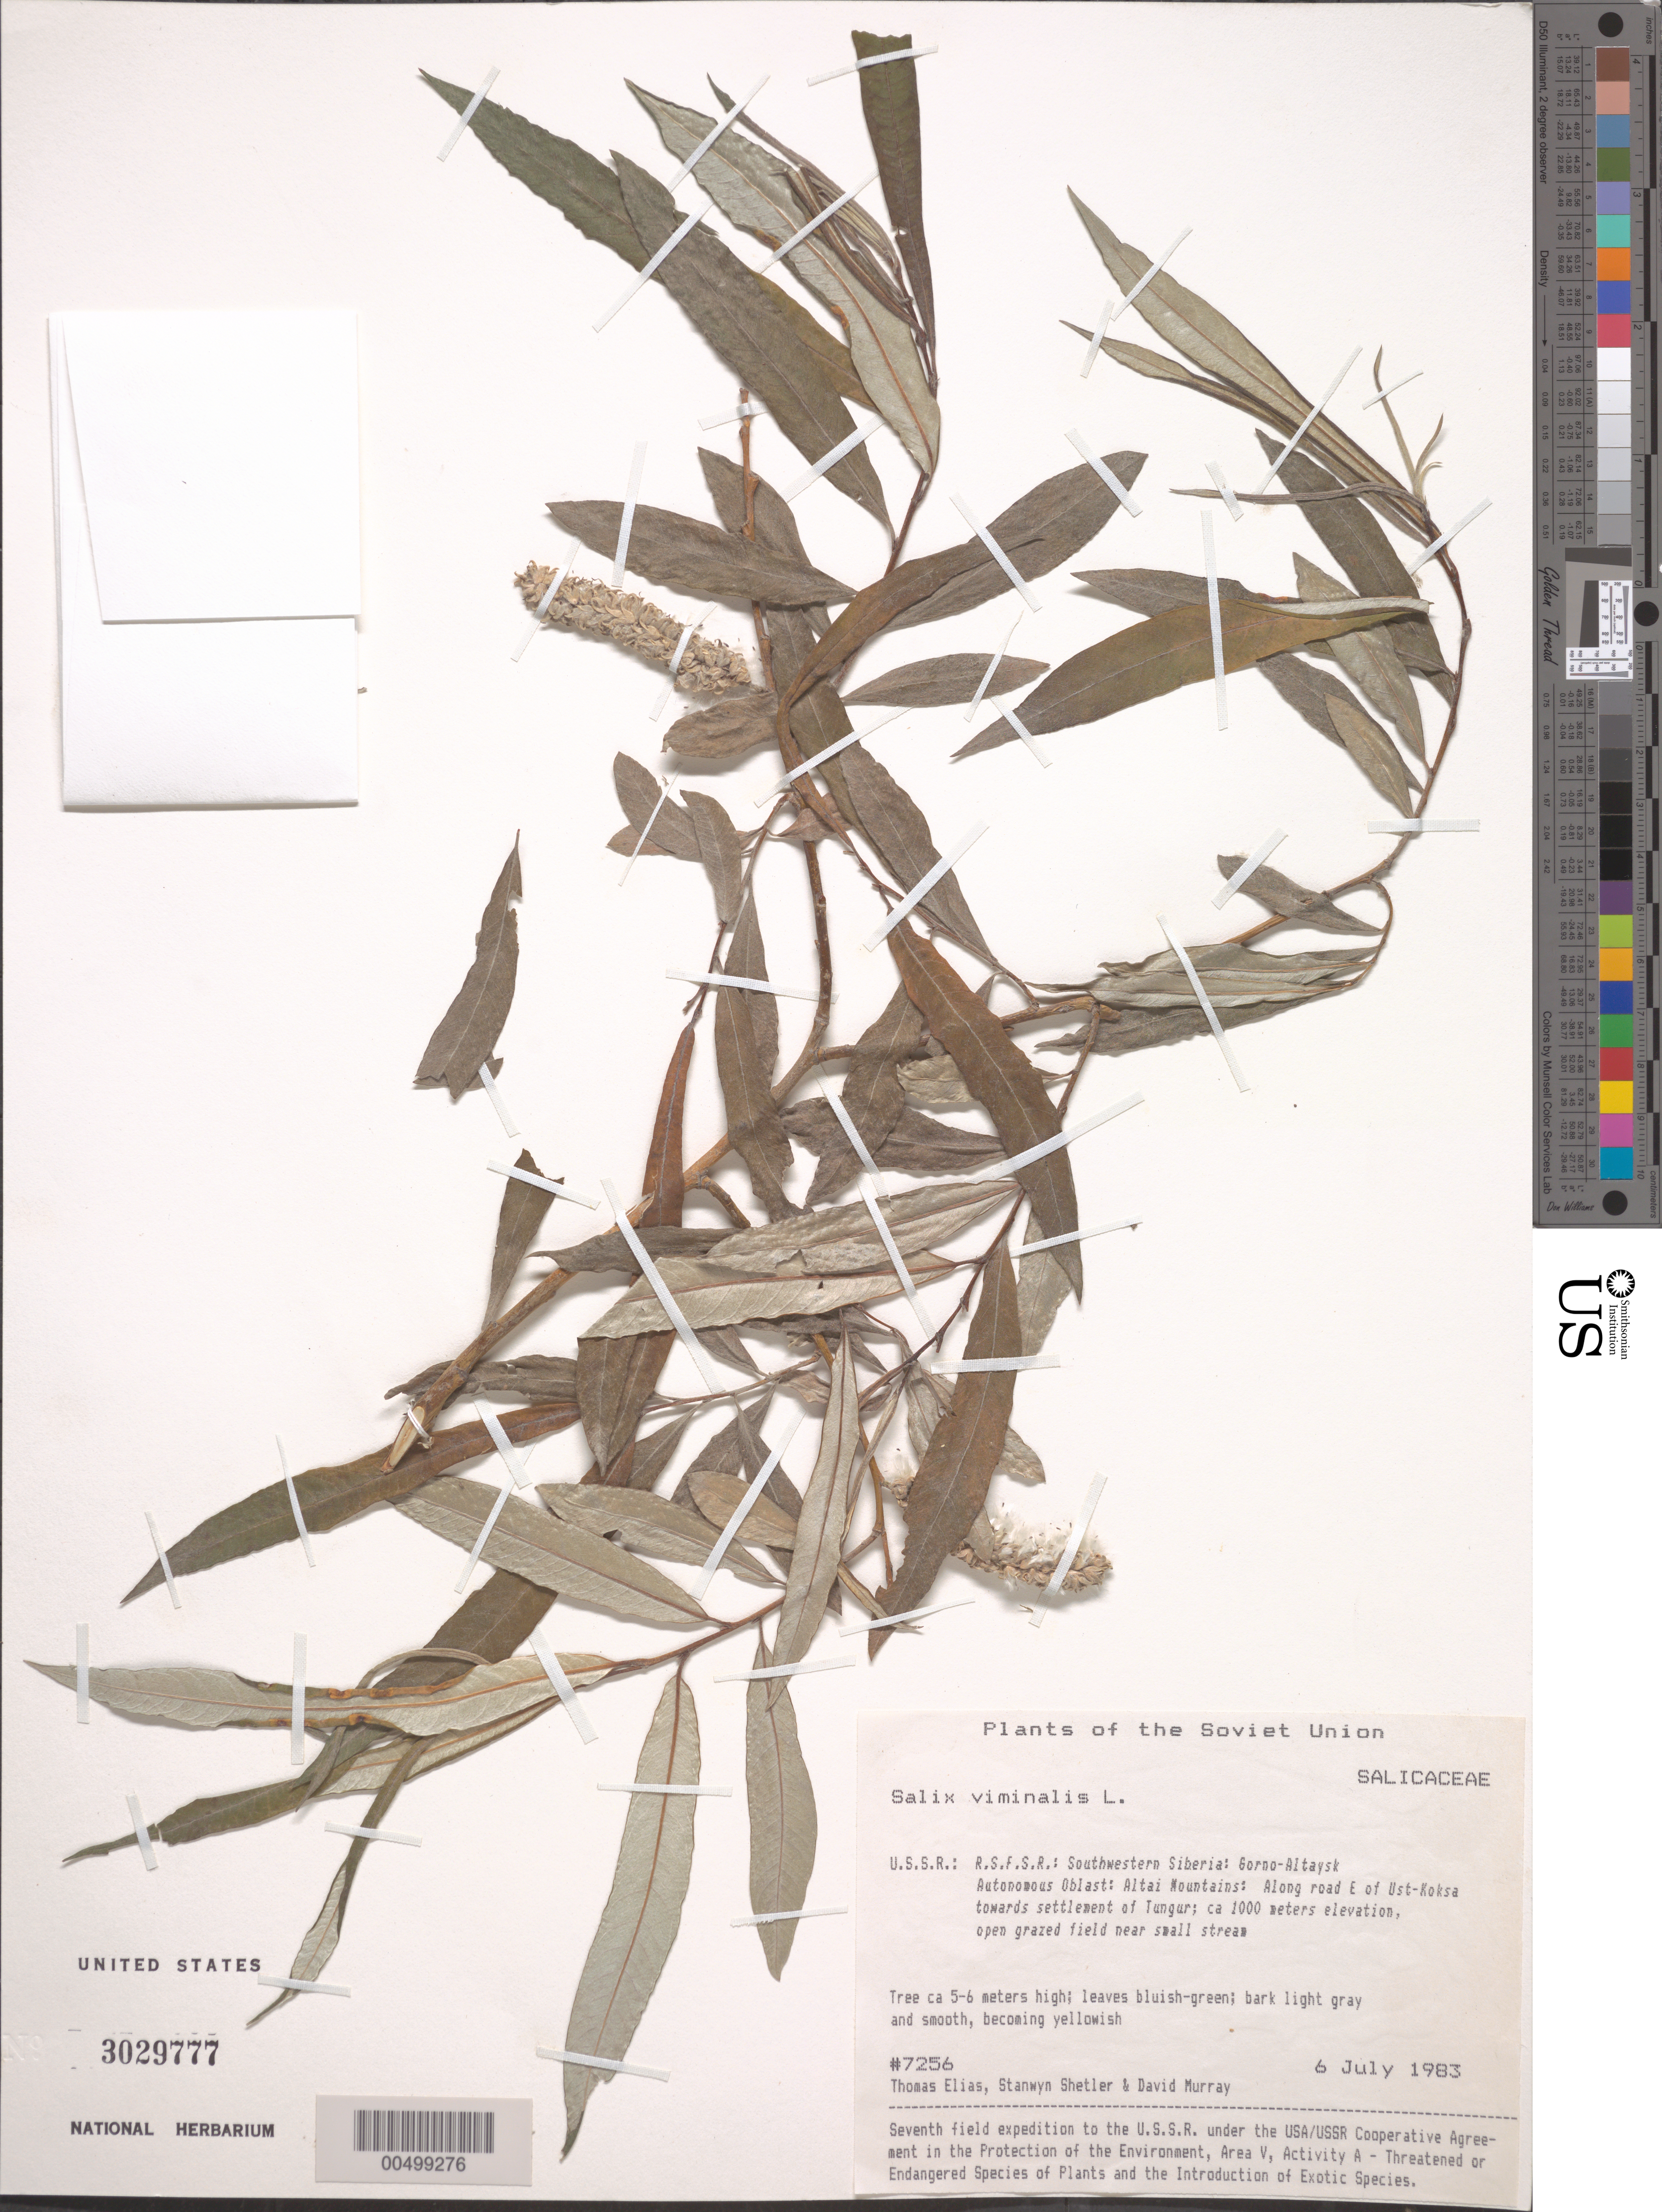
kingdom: Plantae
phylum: Tracheophyta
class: Magnoliopsida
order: Malpighiales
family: Salicaceae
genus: Salix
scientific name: Salix viminalis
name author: L.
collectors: T. Elias, S. Shetler & D. F. Murray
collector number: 7256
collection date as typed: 06 Jul 1983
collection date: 1983-07-06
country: Russian Federation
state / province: Altai Republic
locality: Altai Mountains, along road E of Ust-Koksa towards settlement of Tungur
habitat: open grazed field near small stream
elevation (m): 1000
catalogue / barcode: US 3029777